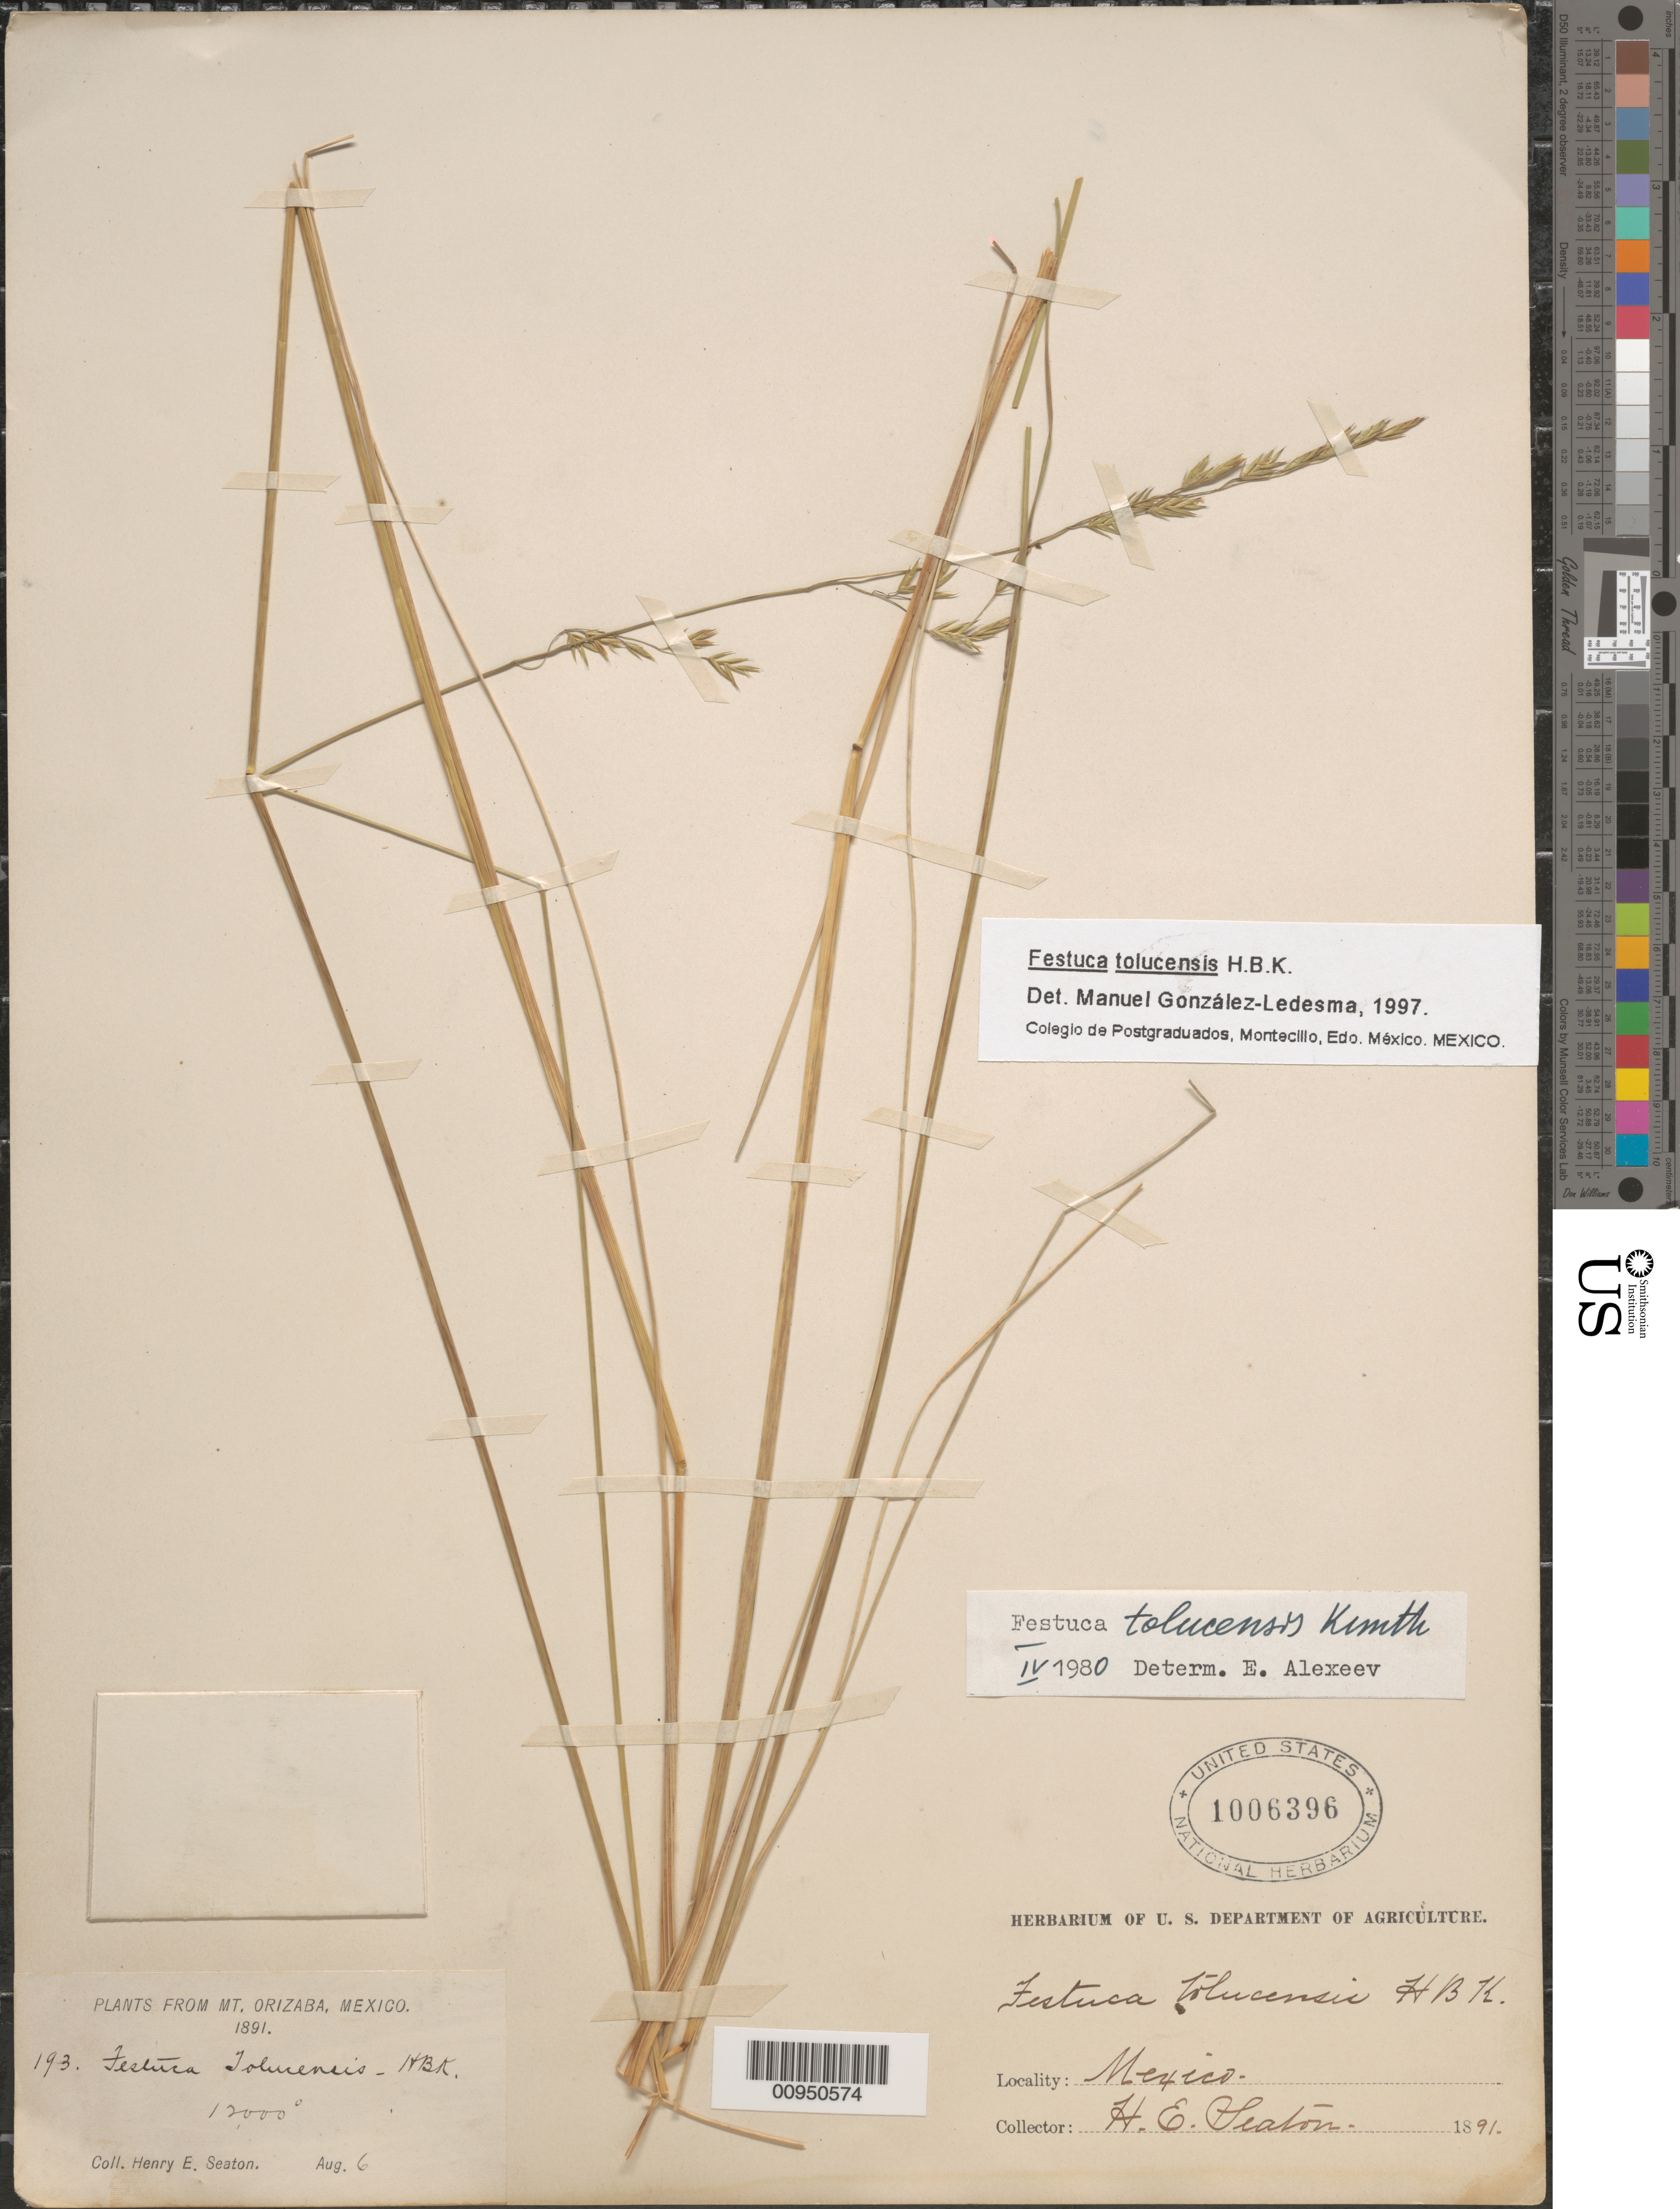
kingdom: Plantae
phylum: Tracheophyta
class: Liliopsida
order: Poales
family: Poaceae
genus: Festuca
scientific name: Festuca tolucensis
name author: Kunth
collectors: H. E. Seaton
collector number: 193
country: Mexico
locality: Mt. Orizaba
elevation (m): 3658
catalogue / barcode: US 1006396